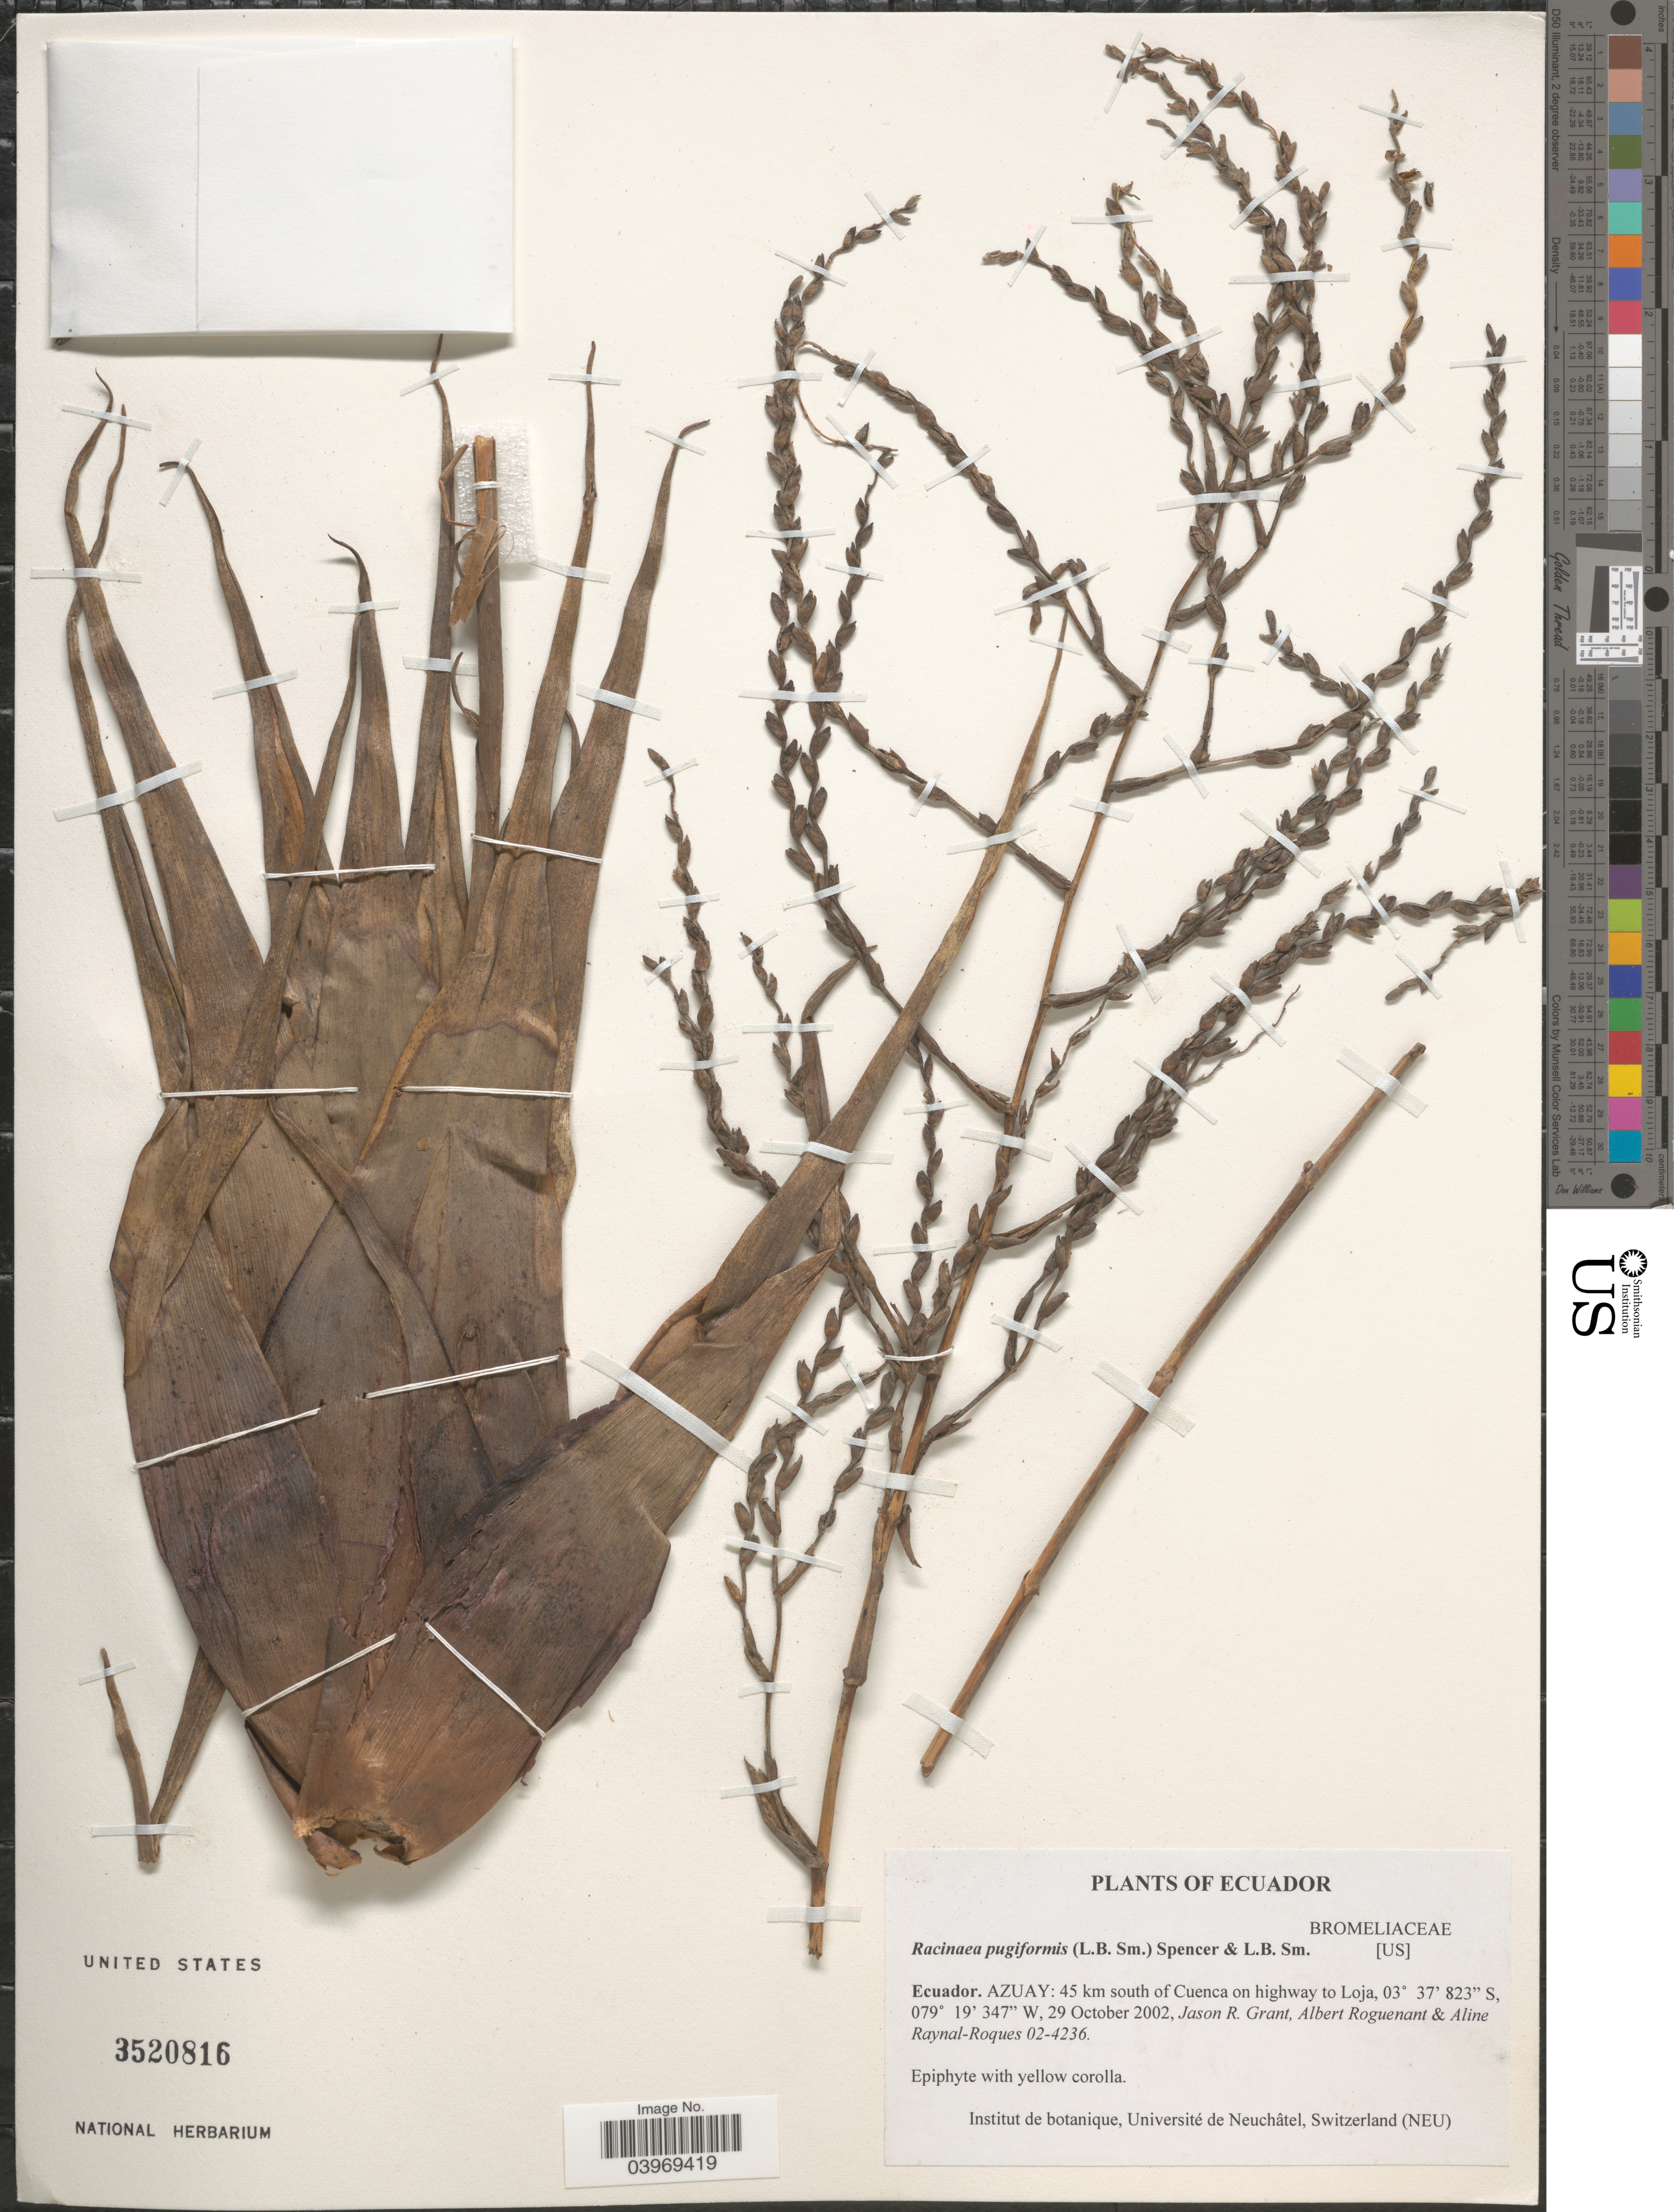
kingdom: Plantae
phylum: Tracheophyta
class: Liliopsida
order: Poales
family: Bromeliaceae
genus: Racinaea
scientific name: Racinaea pugiformis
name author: (L.B. Sm.) M.A. Spencer & L.B. Sm.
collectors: J. R. Grant, A. Roguenant & A. M. Raynal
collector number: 02-4236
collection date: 2002-10-29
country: Ecuador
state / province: Azuay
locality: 45 km south of Cuenca on highway to Loja.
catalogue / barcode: US 3520816